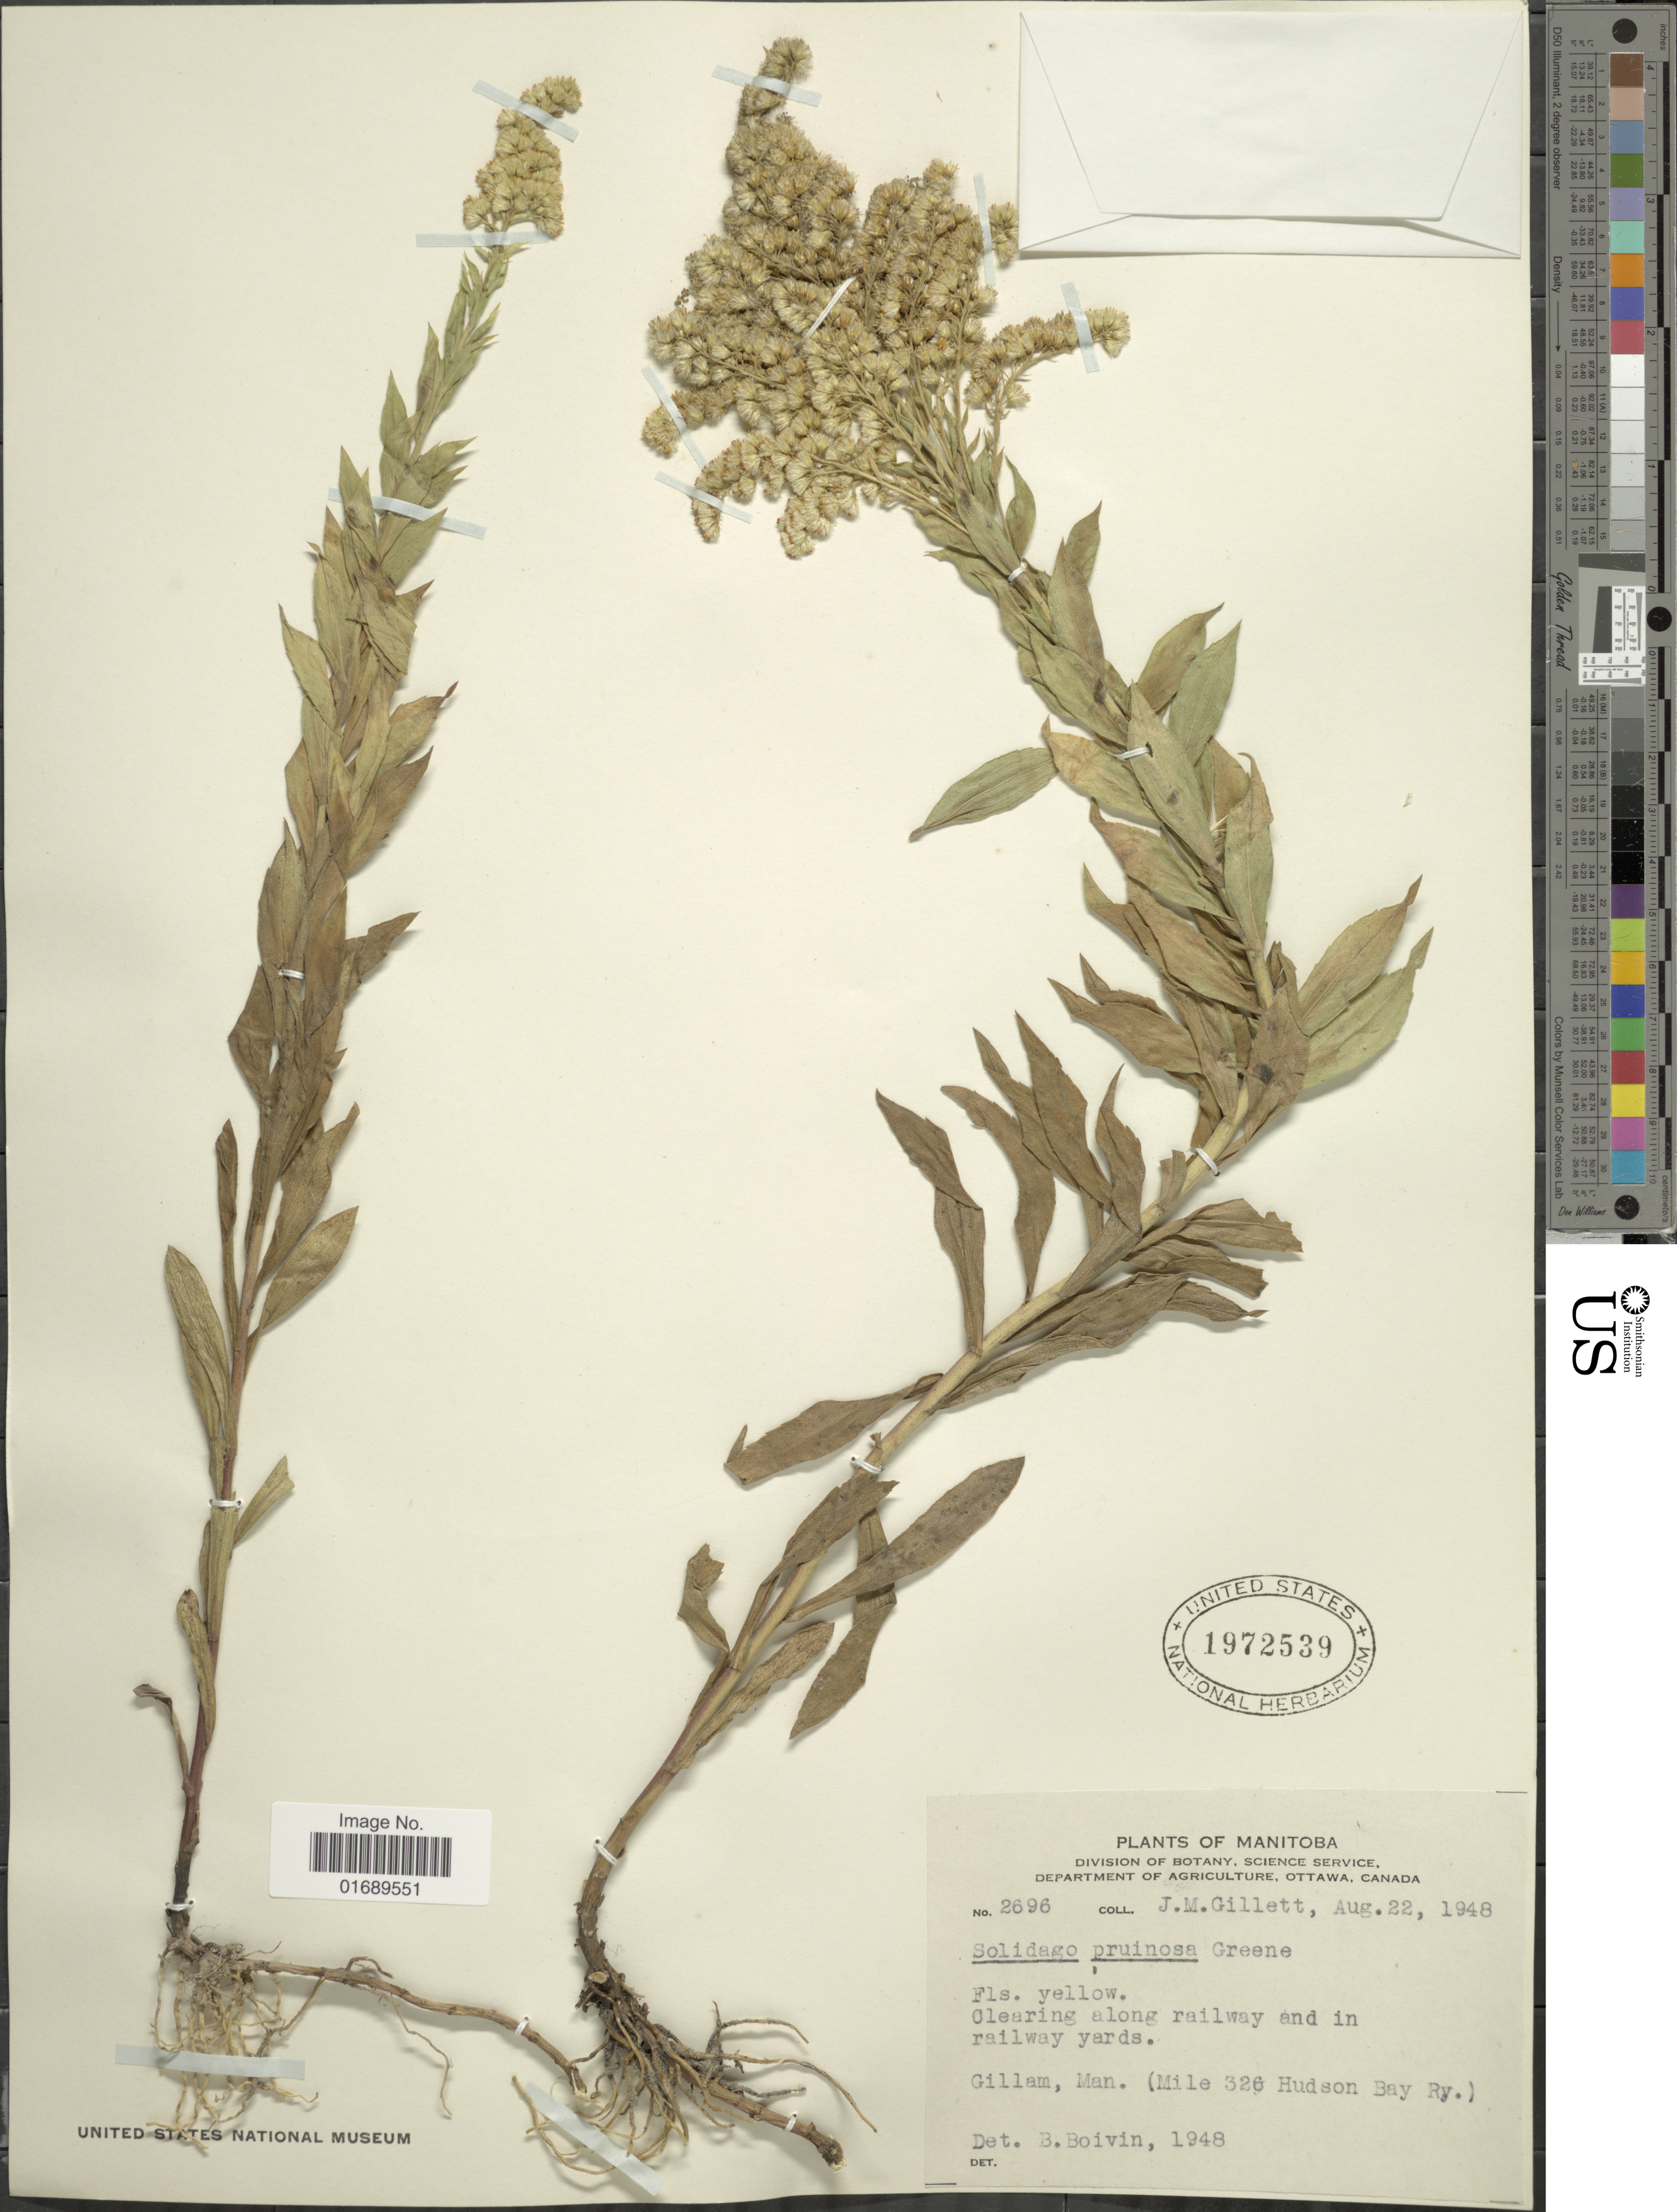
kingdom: Plantae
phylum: Tracheophyta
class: Magnoliopsida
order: Asterales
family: Asteraceae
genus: Solidago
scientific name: Solidago pruinosa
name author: Greene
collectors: J. M. Gillett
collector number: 2696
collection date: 1948-08-22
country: Canada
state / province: Manitoba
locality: Clearing along railway and in railway yards, Gillam, Ma (Mile 326 Hudson Bay Ry)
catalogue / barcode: US 1972539